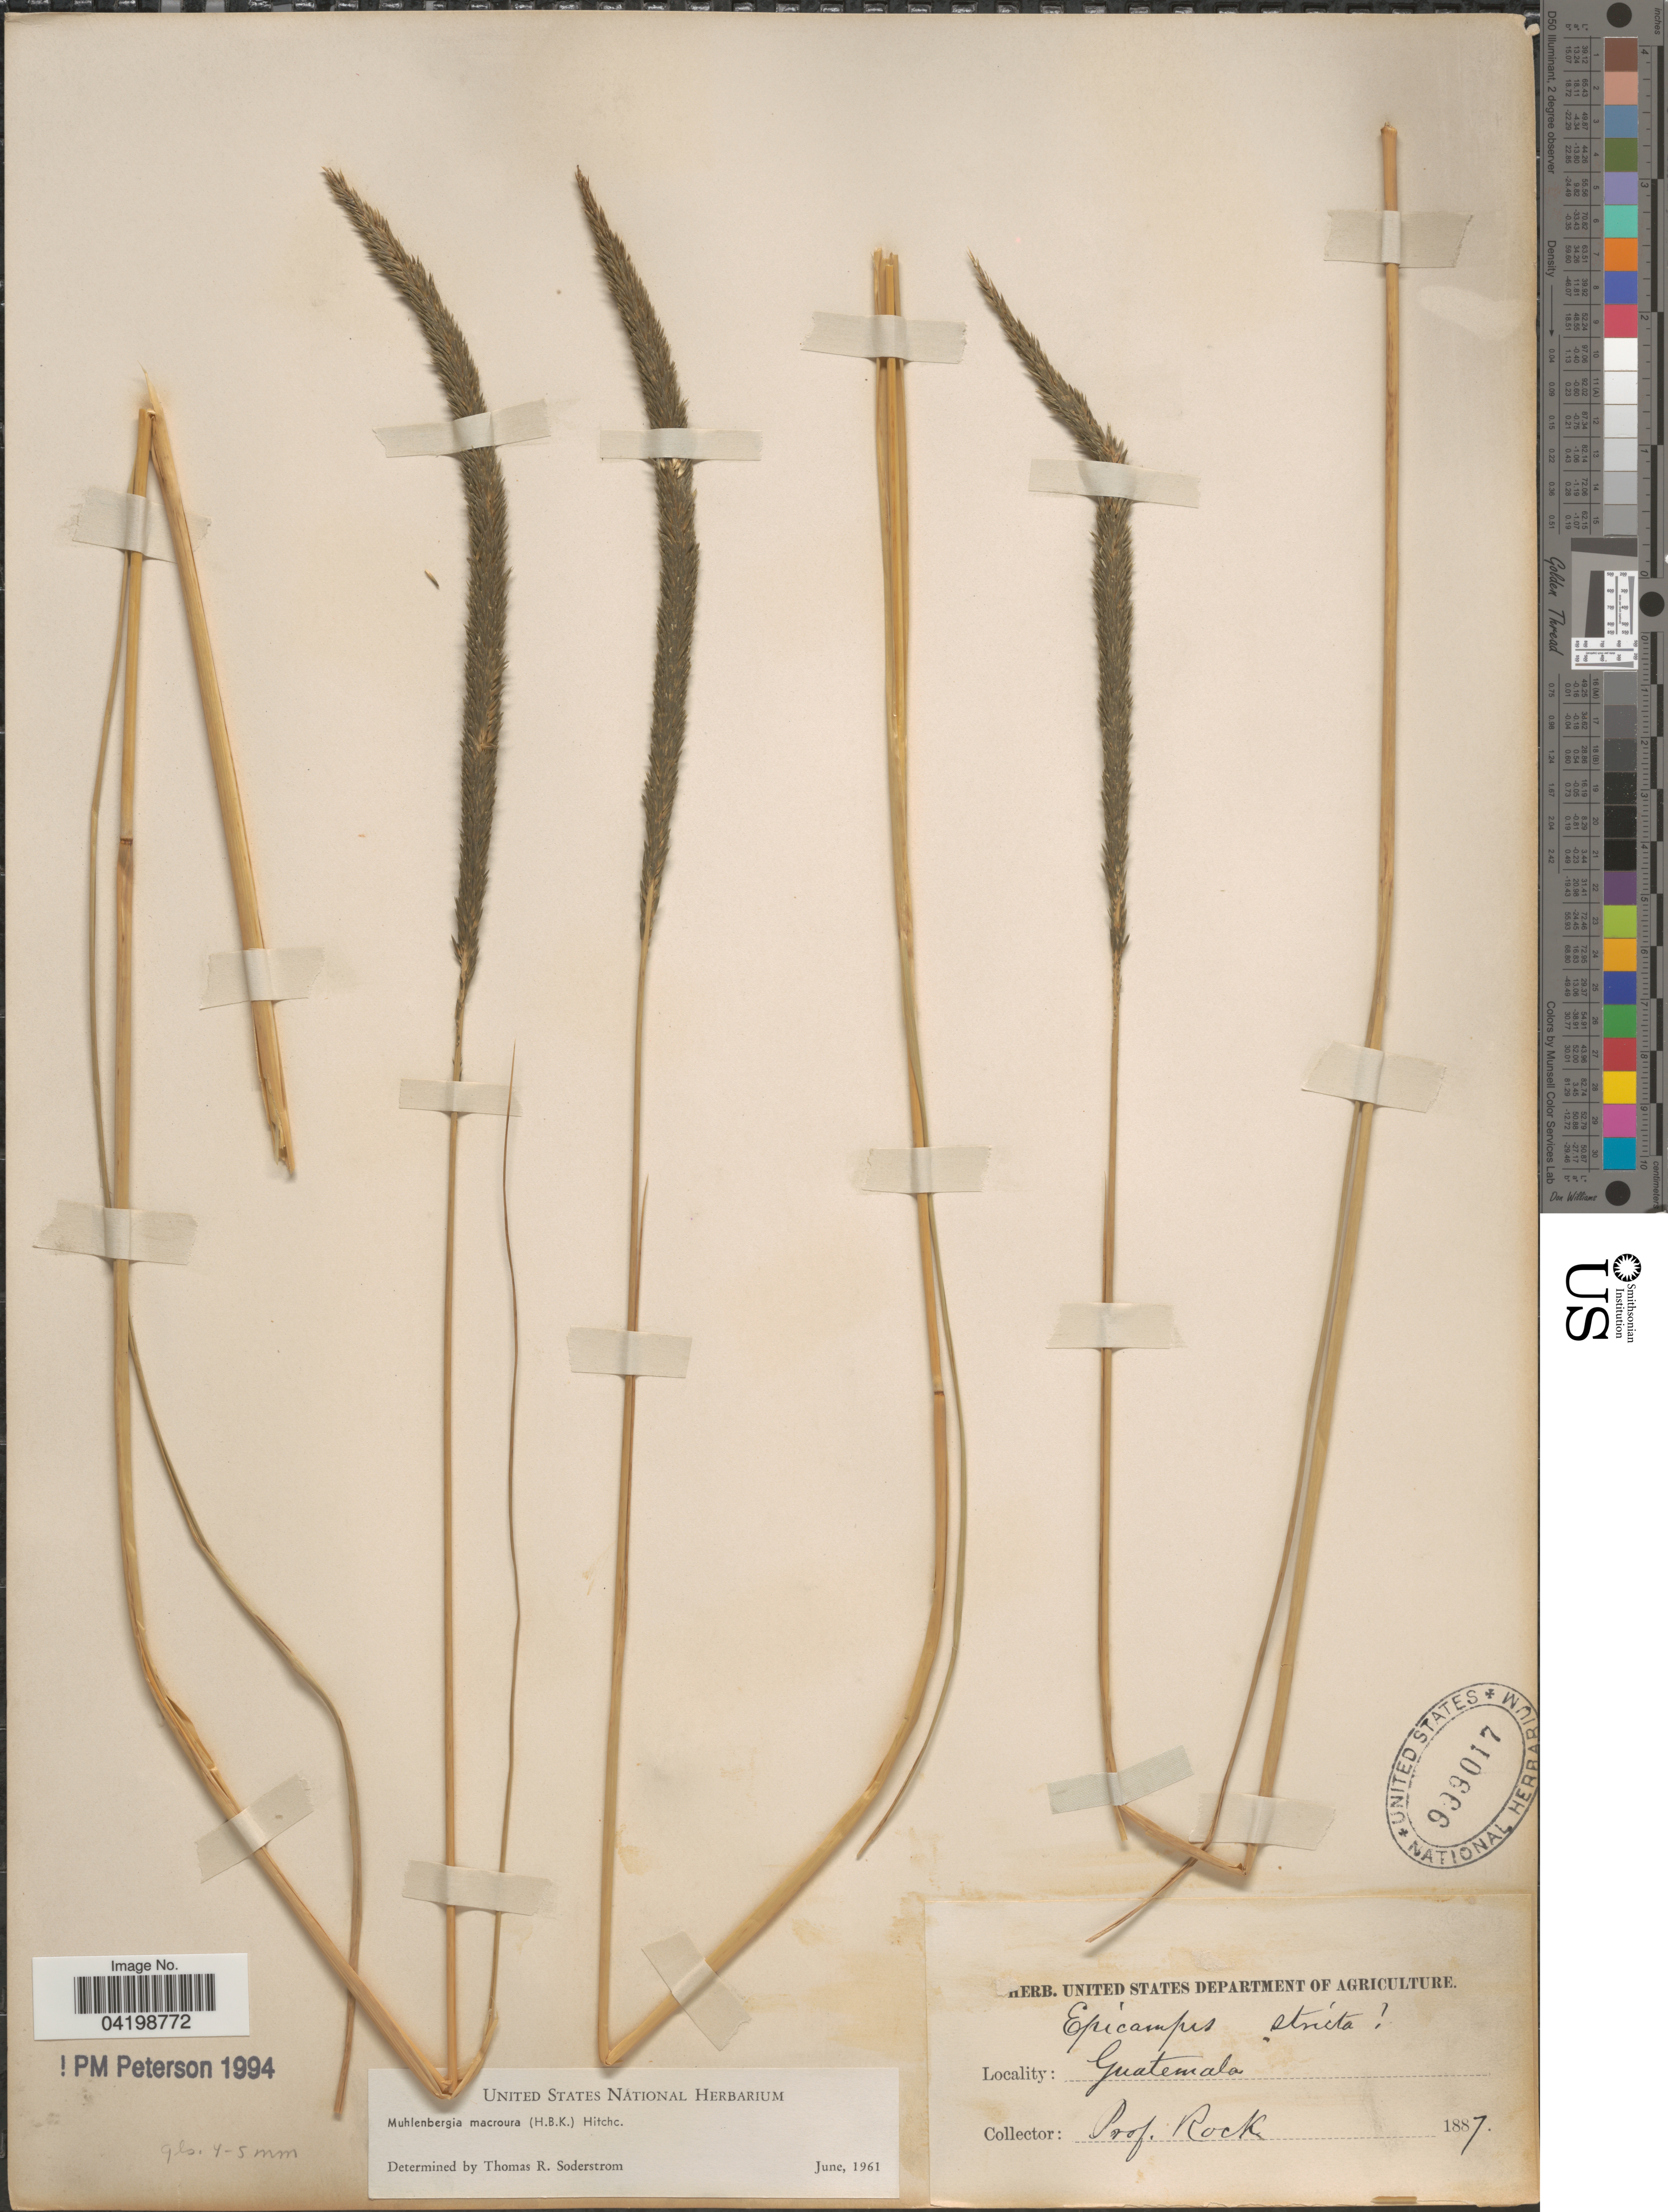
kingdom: Plantae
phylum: Tracheophyta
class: Liliopsida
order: Poales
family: Poaceae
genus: Muhlenbergia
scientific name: Muhlenbergia macroura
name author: (Kunth) Hitchc.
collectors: Rock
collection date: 1887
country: Guatemala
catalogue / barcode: US 999017